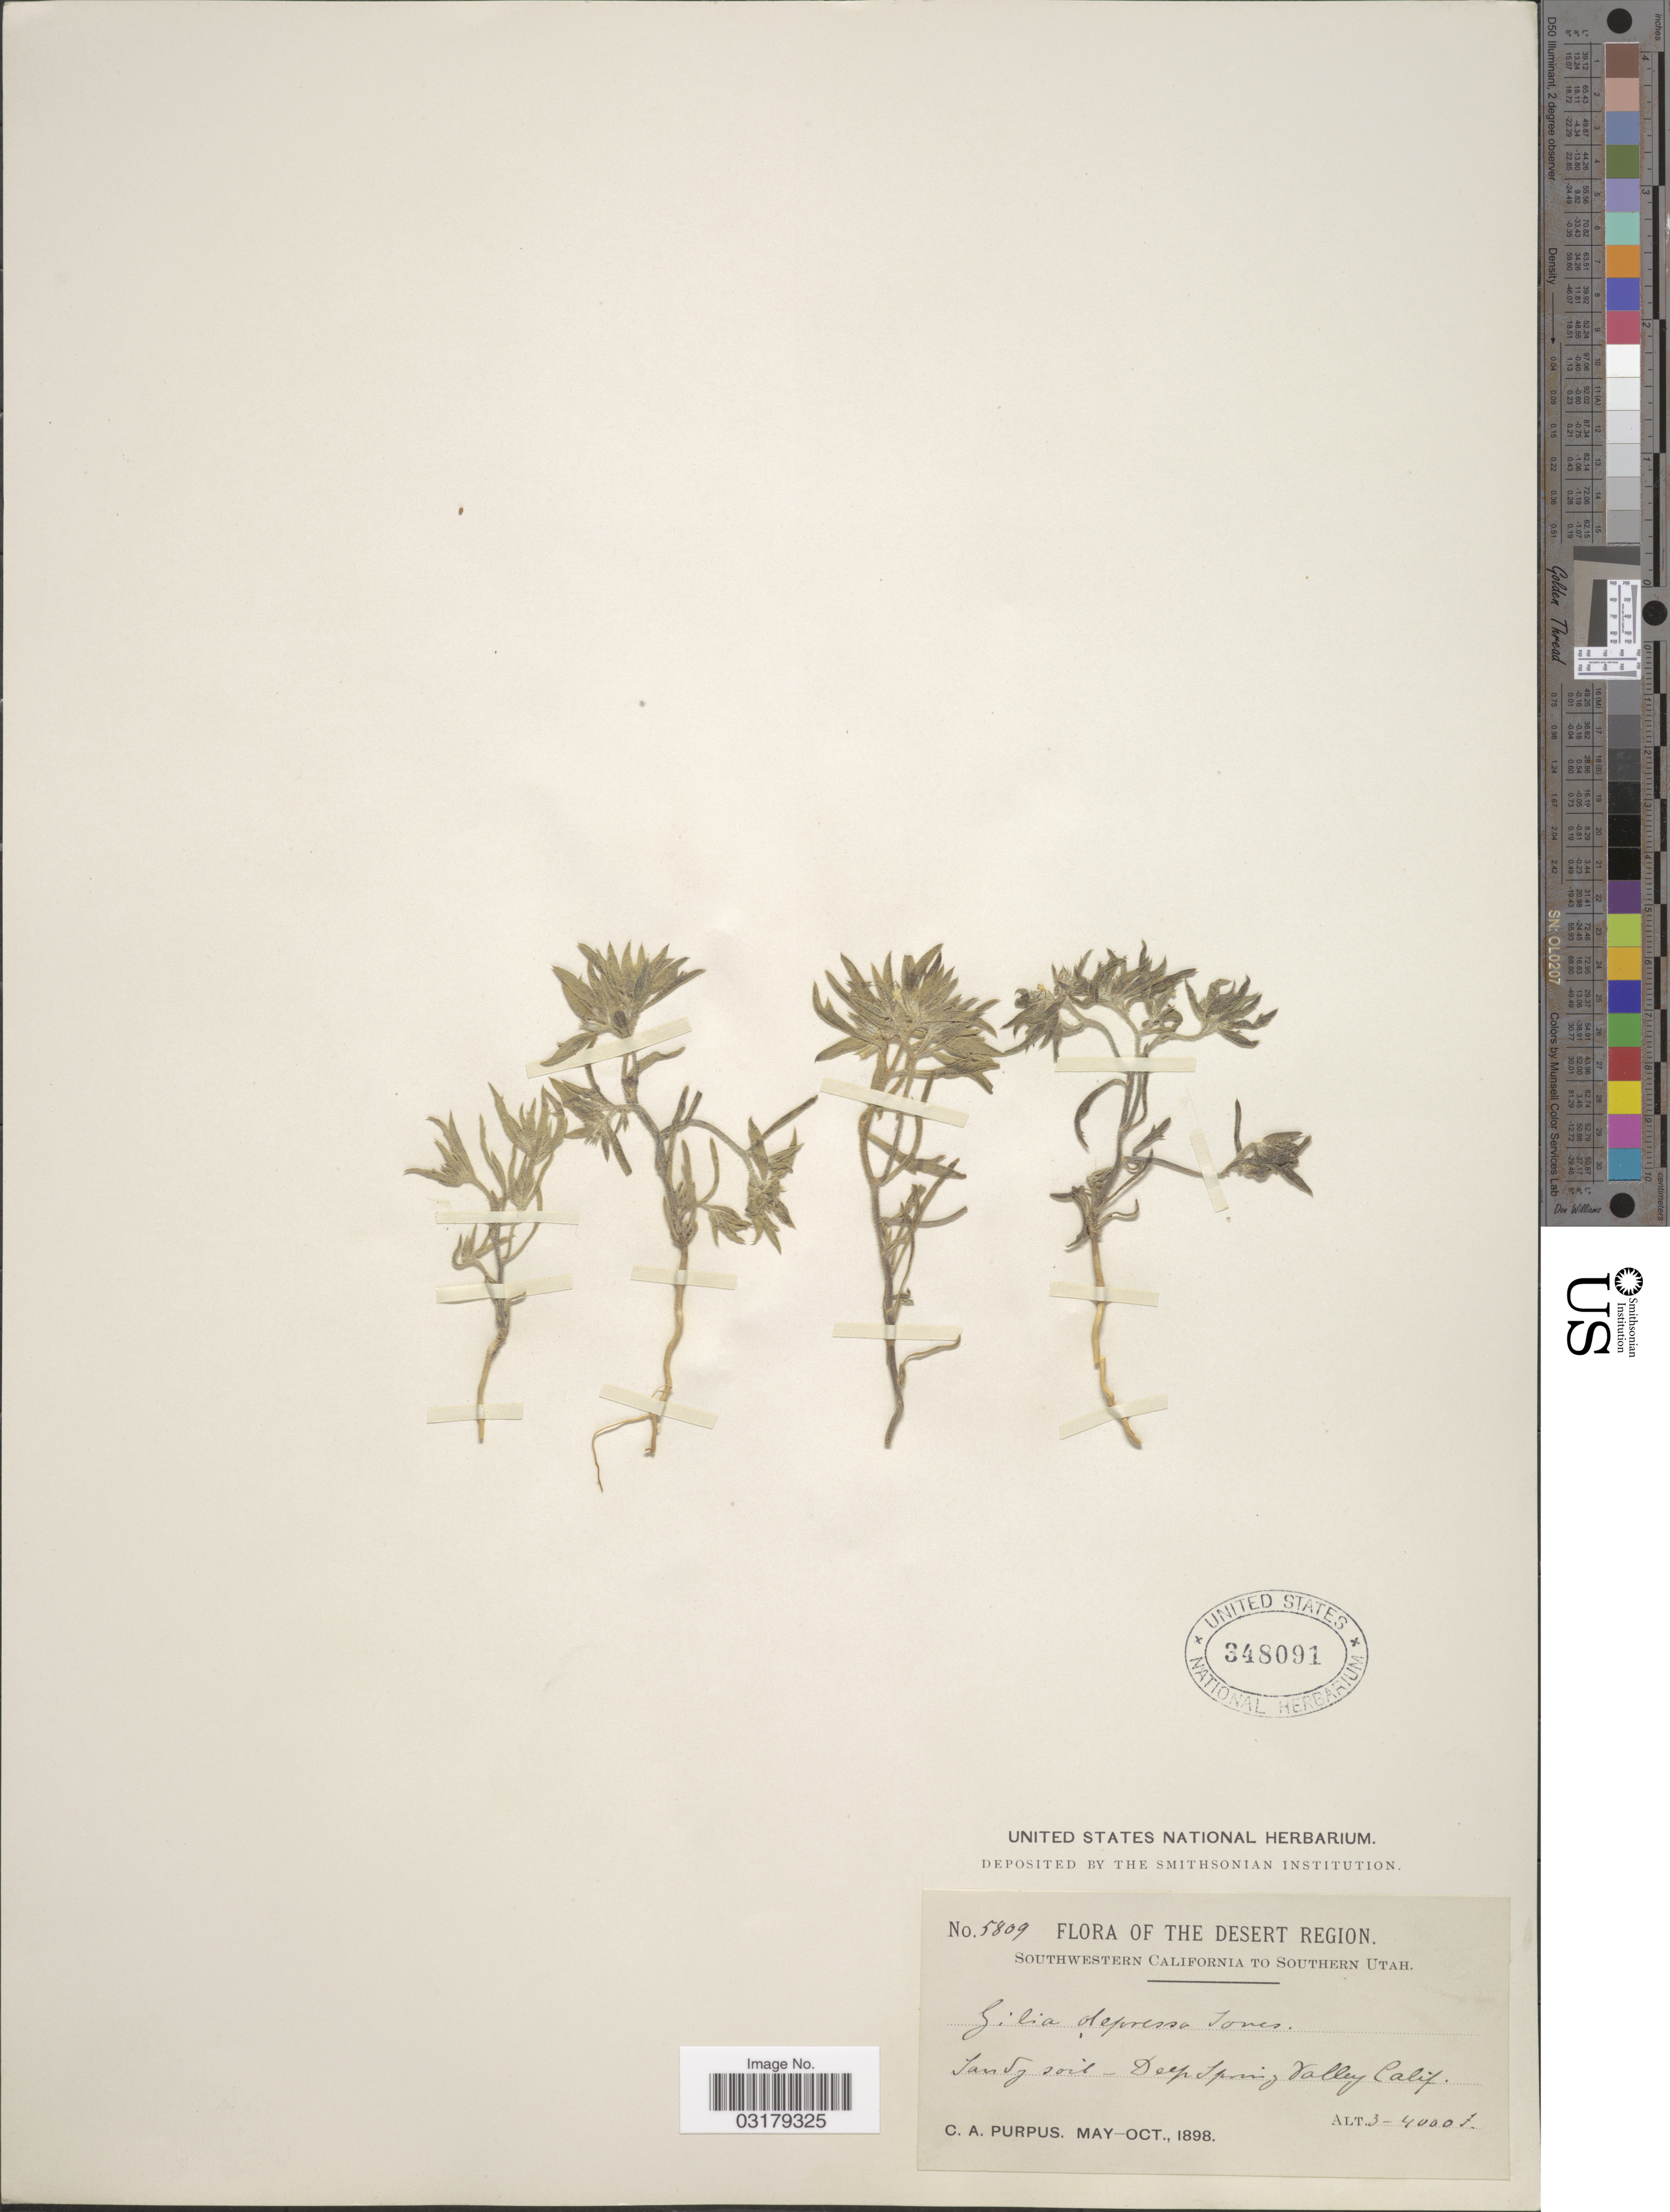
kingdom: Plantae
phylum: Tracheophyta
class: Magnoliopsida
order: Ericales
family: Polemoniaceae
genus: Ipomopsis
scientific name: Ipomopsis depressa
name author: (M.E. Jones ex A. Gray) V.E. Grant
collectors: C. A. Purpus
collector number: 5809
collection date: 1898-05/1898-10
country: United States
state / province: California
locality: The Desert Region. Southwestern California. Deep Spring Valley Calif.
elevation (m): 914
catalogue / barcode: US 348091